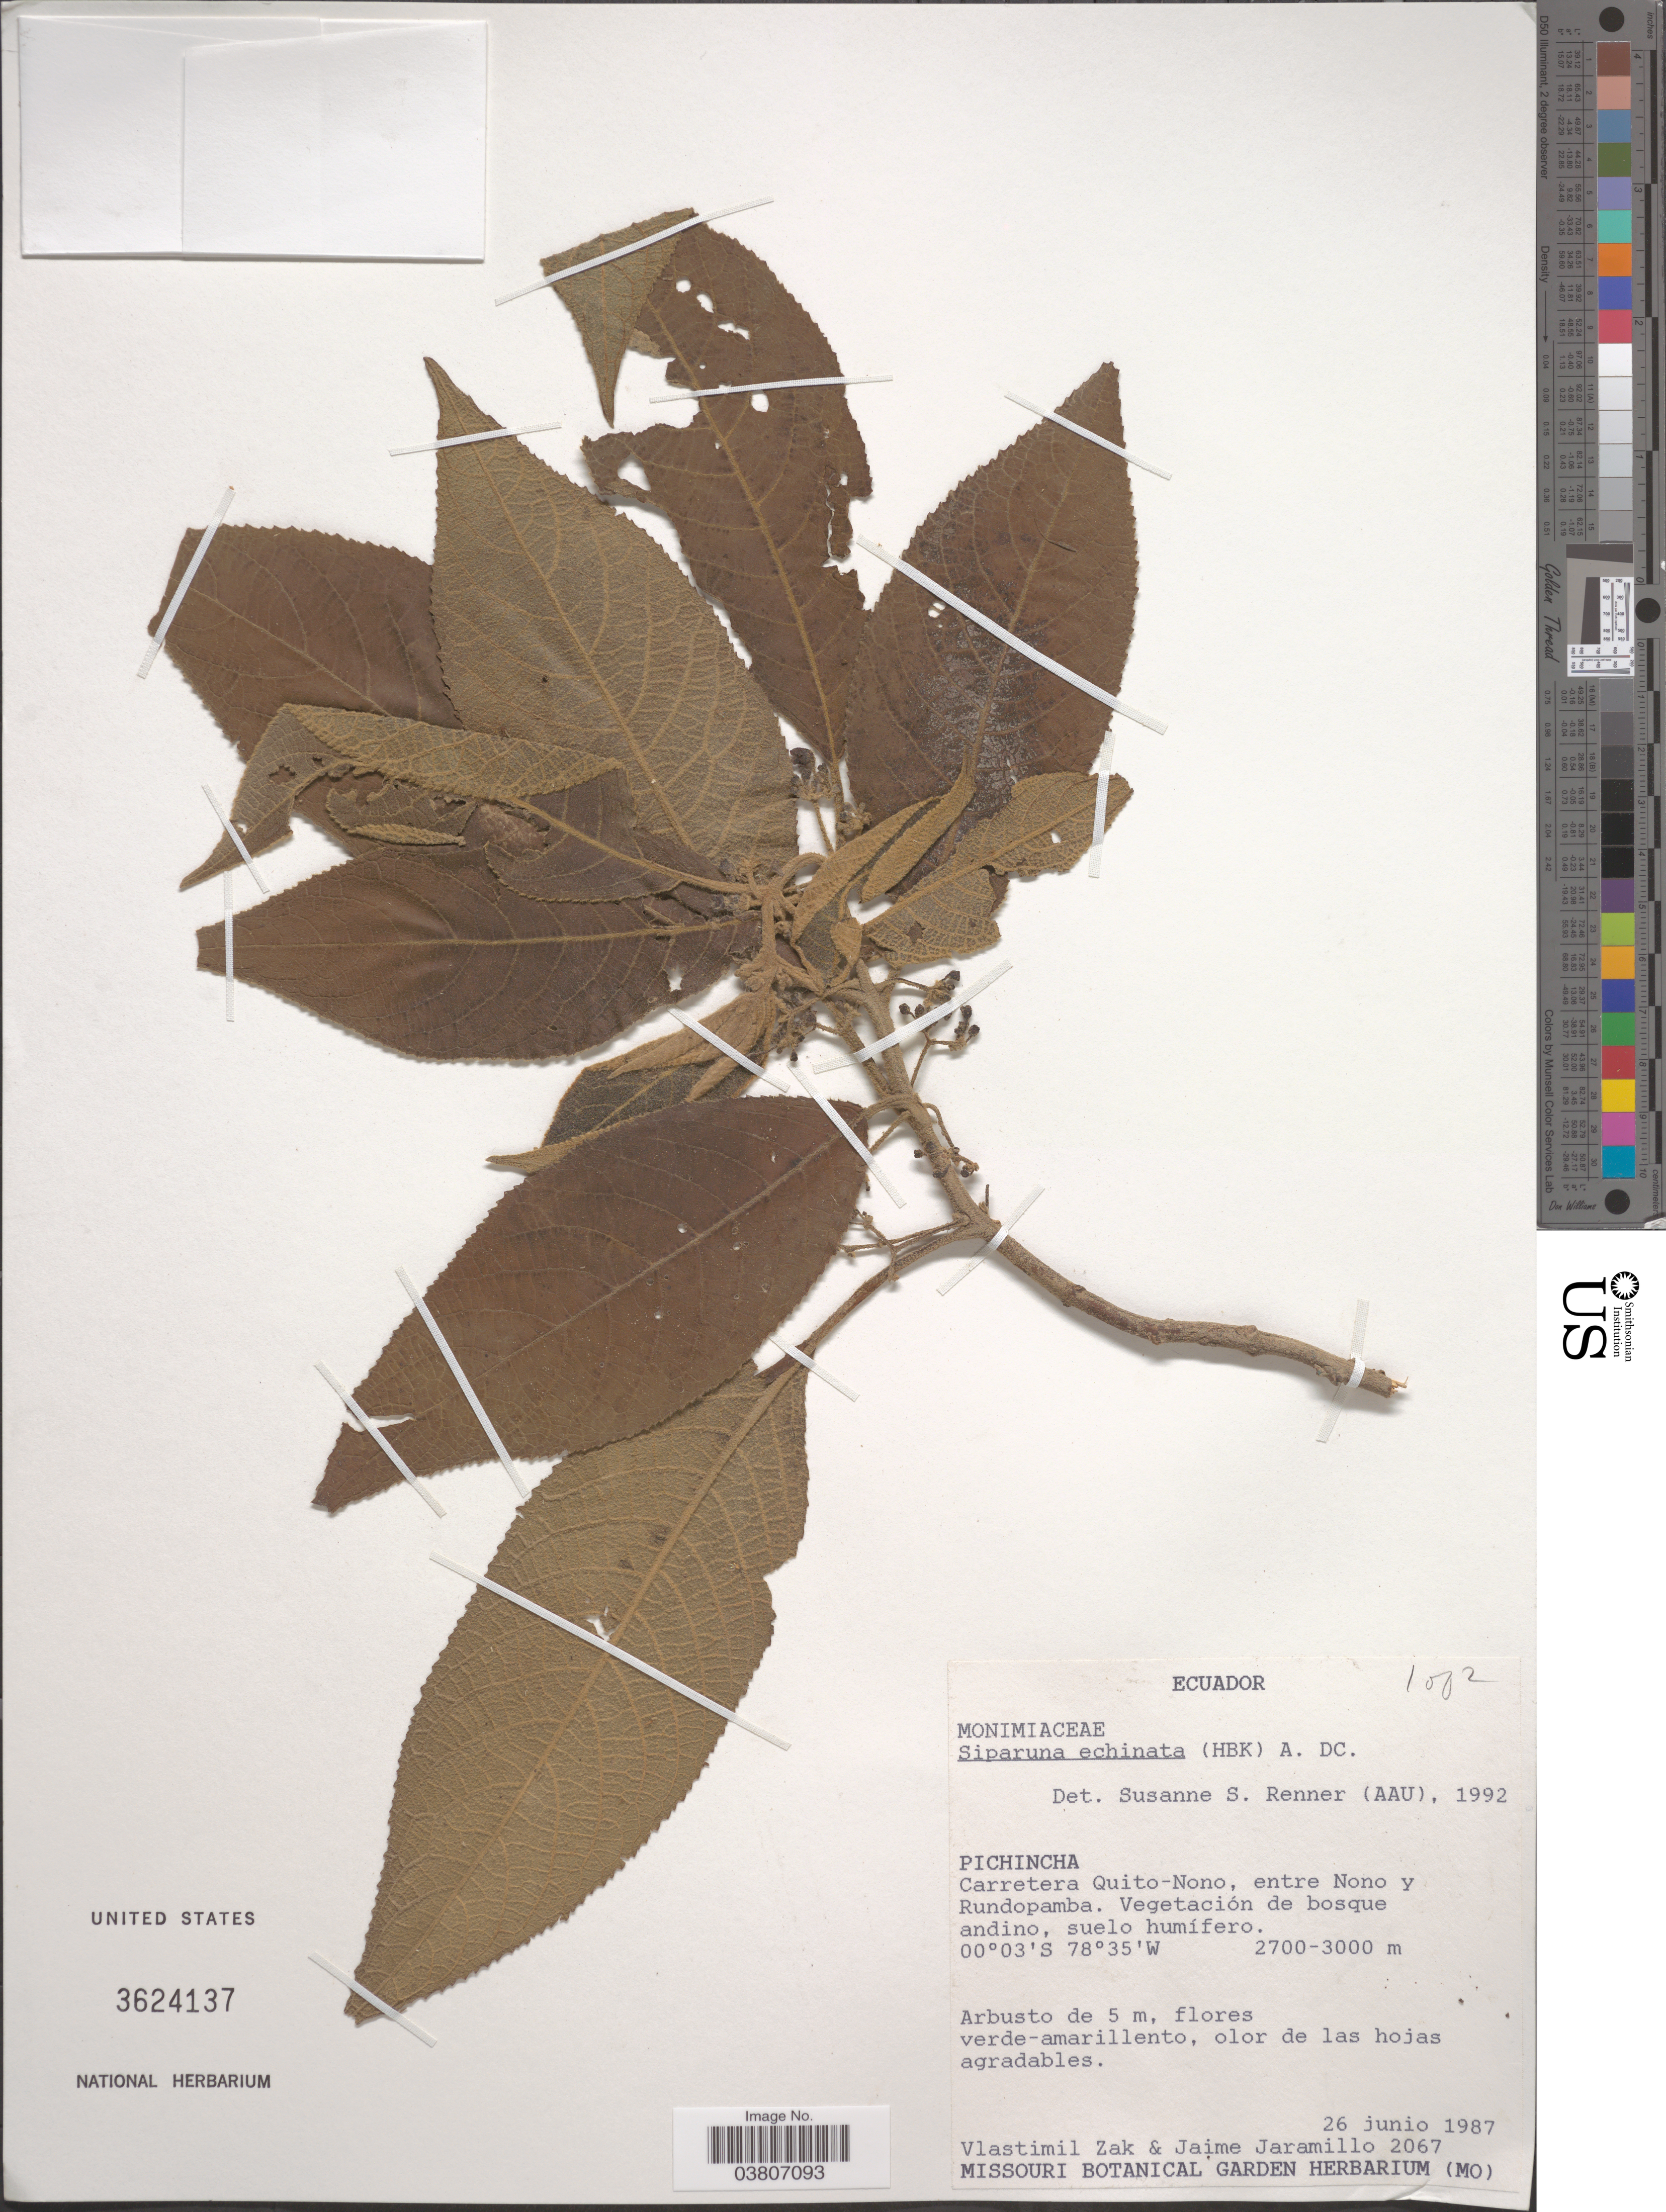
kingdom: Plantae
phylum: Tracheophyta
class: Magnoliopsida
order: Laurales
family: Siparunaceae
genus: Siparuna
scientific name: Siparuna echinata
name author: (Kunth) A. DC.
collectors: V. Zak & J. Jaramillo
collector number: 2067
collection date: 1987-06-26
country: Ecuador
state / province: Pichincha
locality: Carretera Quito-Nono, entre Nono y Rundopamba. Vegetación de bosque andino, suelo humífero.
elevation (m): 2700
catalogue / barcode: US 3624137